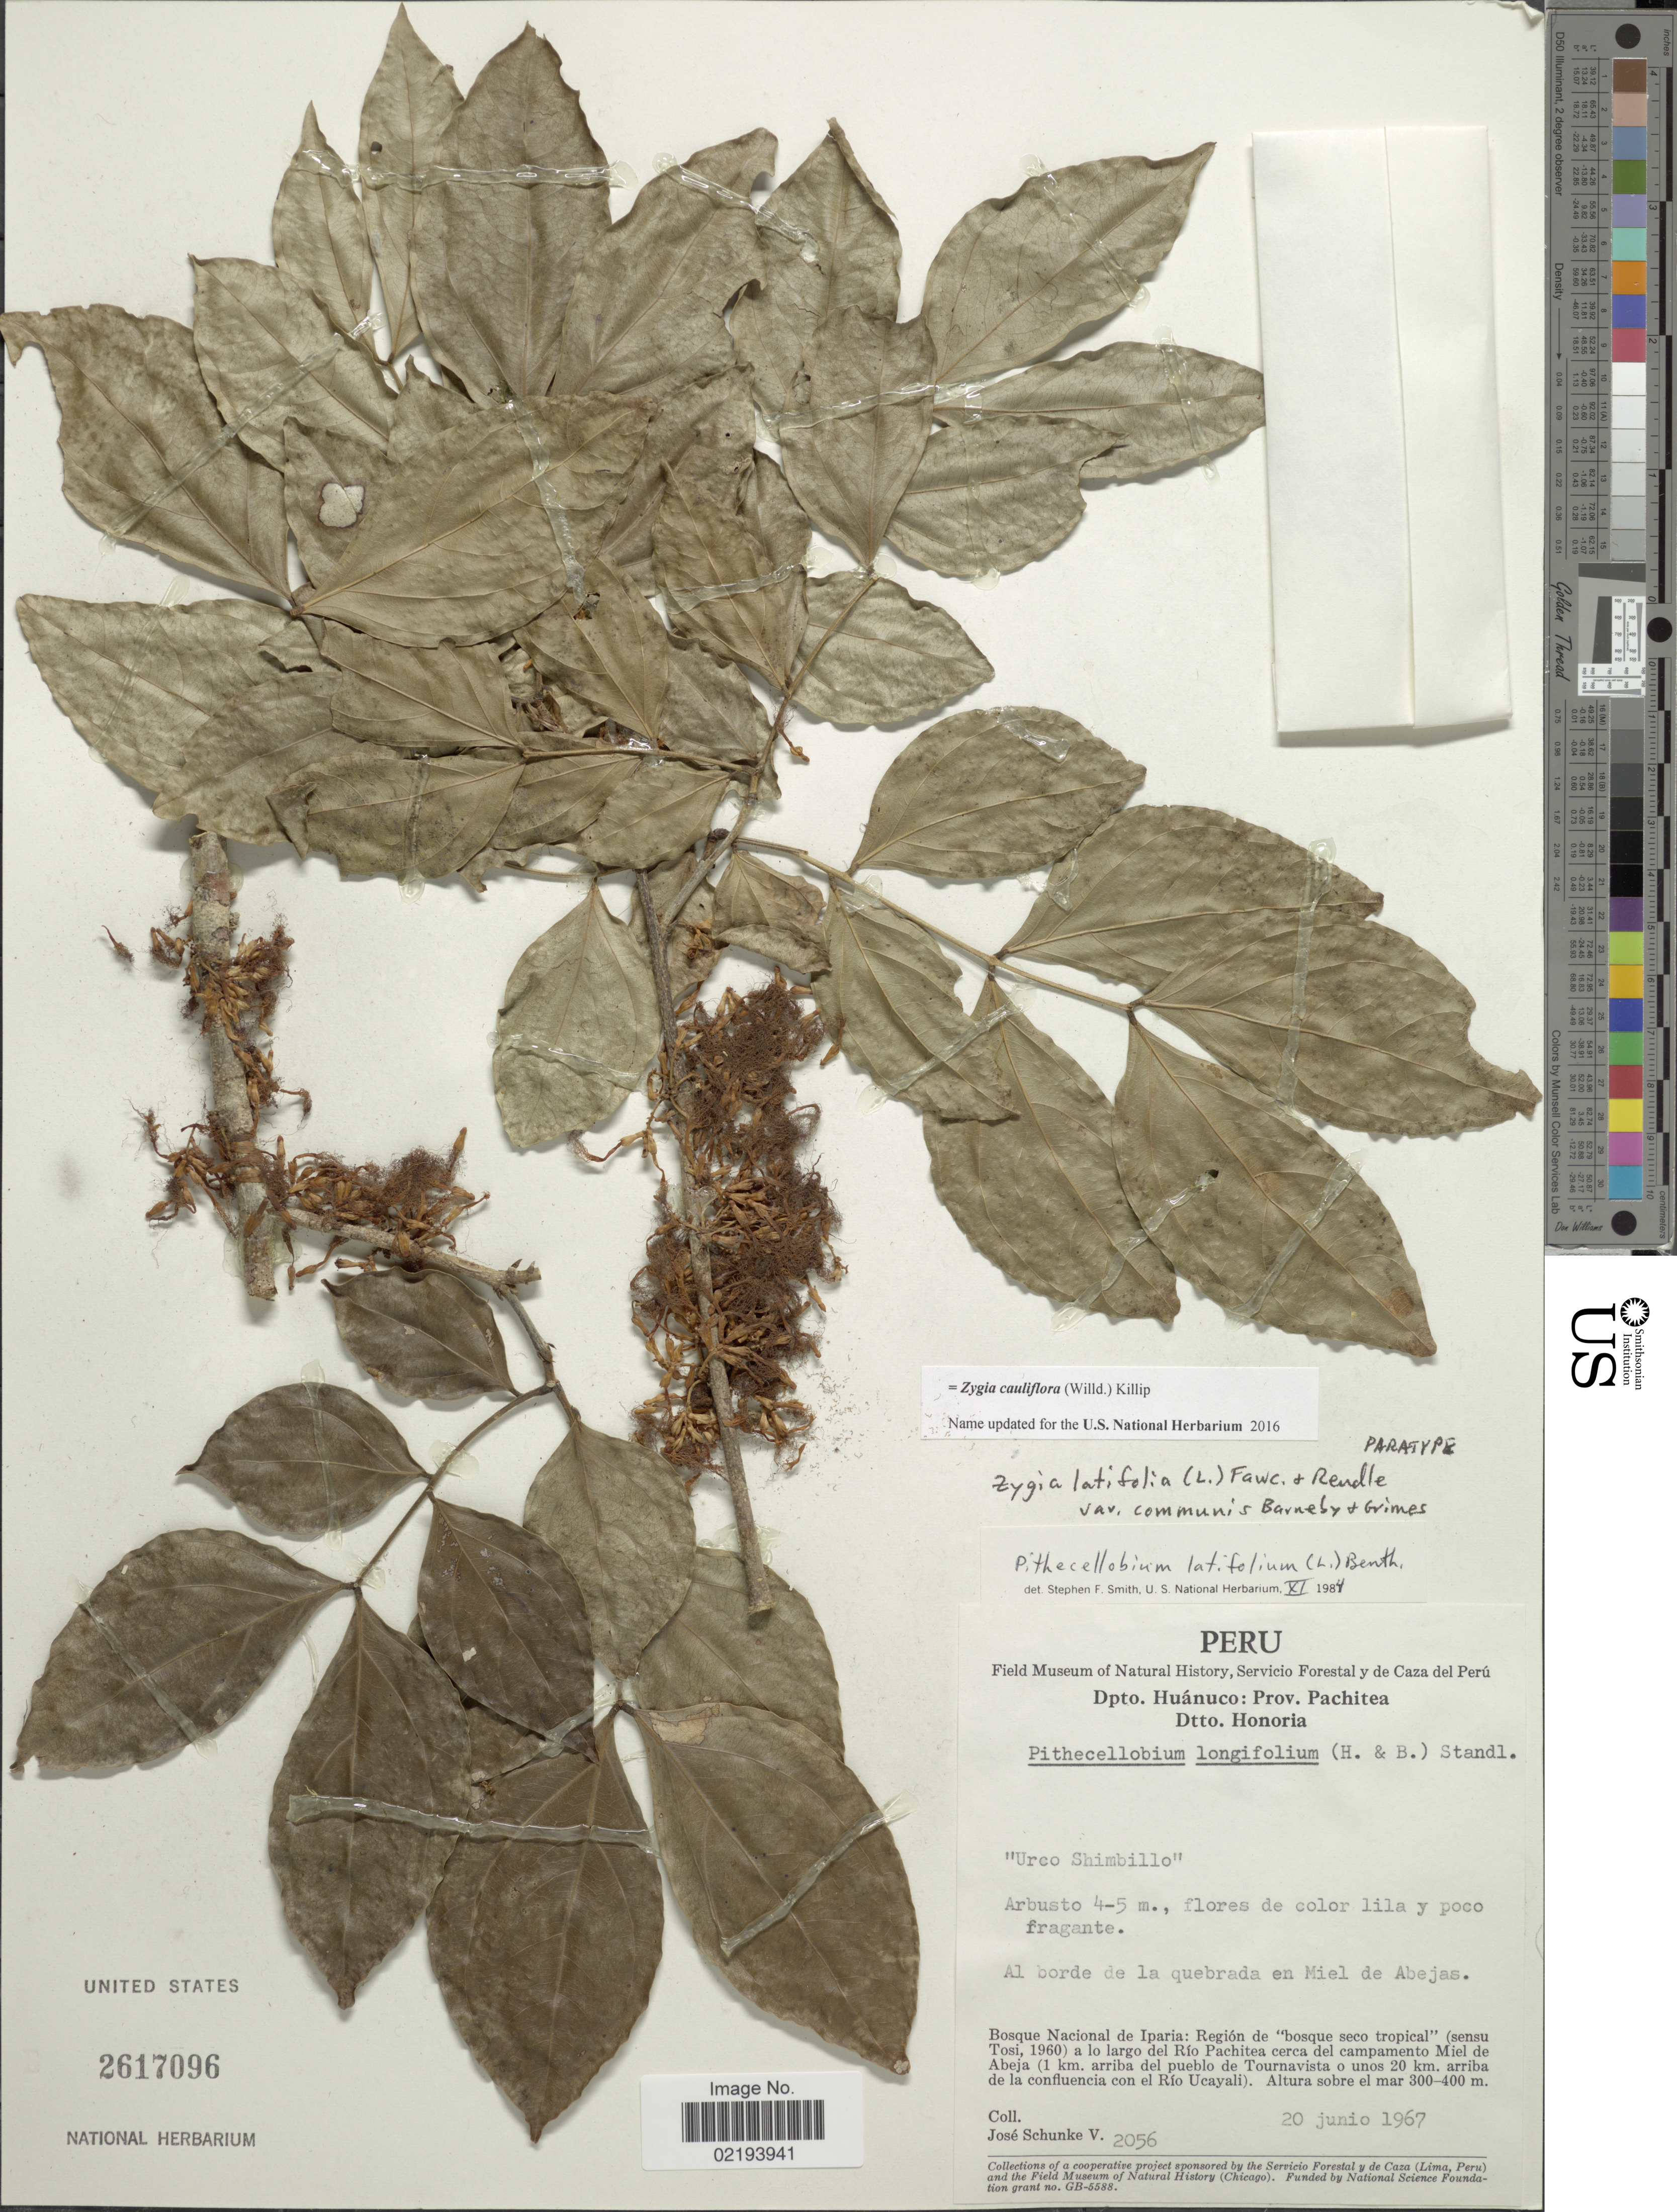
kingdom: Plantae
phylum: Tracheophyta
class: Magnoliopsida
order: Fabales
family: Fabaceae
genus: Zygia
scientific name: Zygia cauliflora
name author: (Willd.) Killip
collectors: J. Schunke Vigo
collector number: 2056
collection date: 1967-06-20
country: Peru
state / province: Huánuco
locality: Dpto. Huánuco: Prov. Pachitea Dtto. Honoria, Al borde de la quebrada en Miel de Abejas, Bosque Nacional de Iparia: Región de 'bosque seco tropical' (sensu Tosi) a lo largo del Río Pachitea cerca del campamento Miel de Abeja (1 km. arriba del pueblo de Tournavista o unos 20 km arriba de la confluencia con el Río Ucayali)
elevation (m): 300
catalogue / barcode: US 2617096